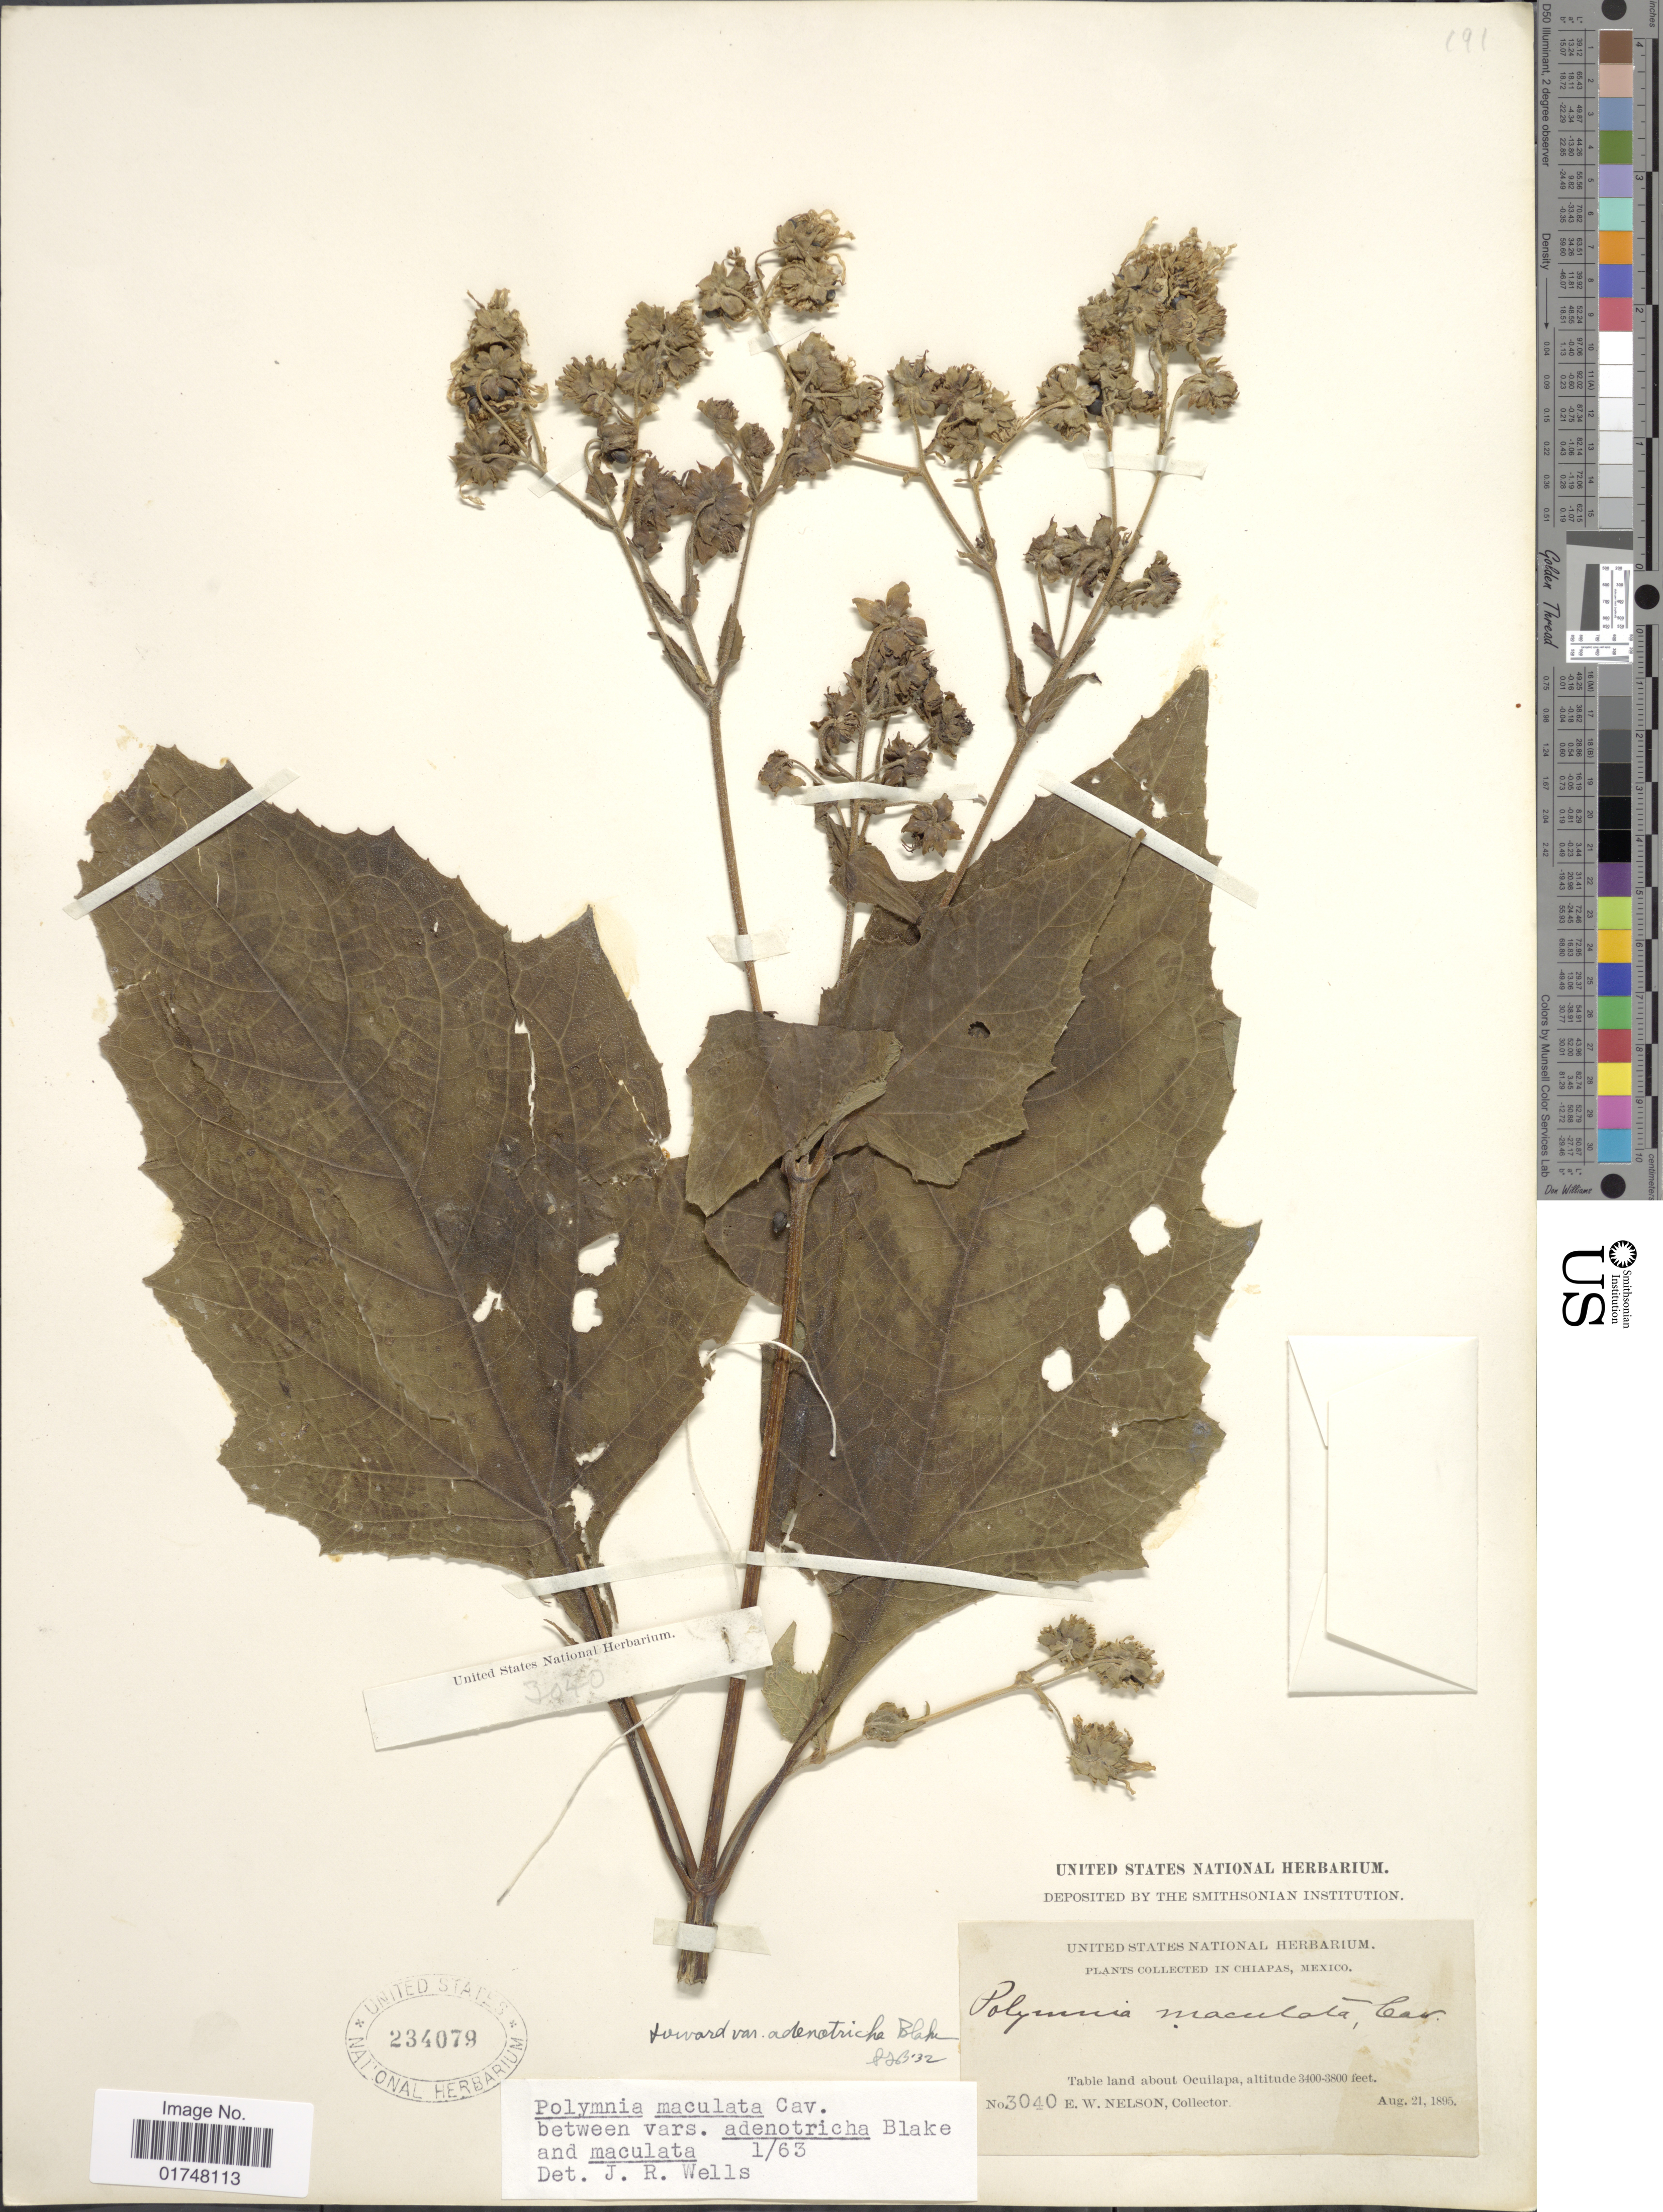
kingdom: Plantae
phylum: Tracheophyta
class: Magnoliopsida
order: Asterales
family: Asteraceae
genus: Smallanthus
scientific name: Smallanthus maculatus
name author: (Cav.) H. Rob.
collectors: E. W. Nelson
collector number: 3040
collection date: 1895-08-21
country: Mexico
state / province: Chiapas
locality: Table land about Ocuilapa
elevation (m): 1036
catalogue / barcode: US 234079